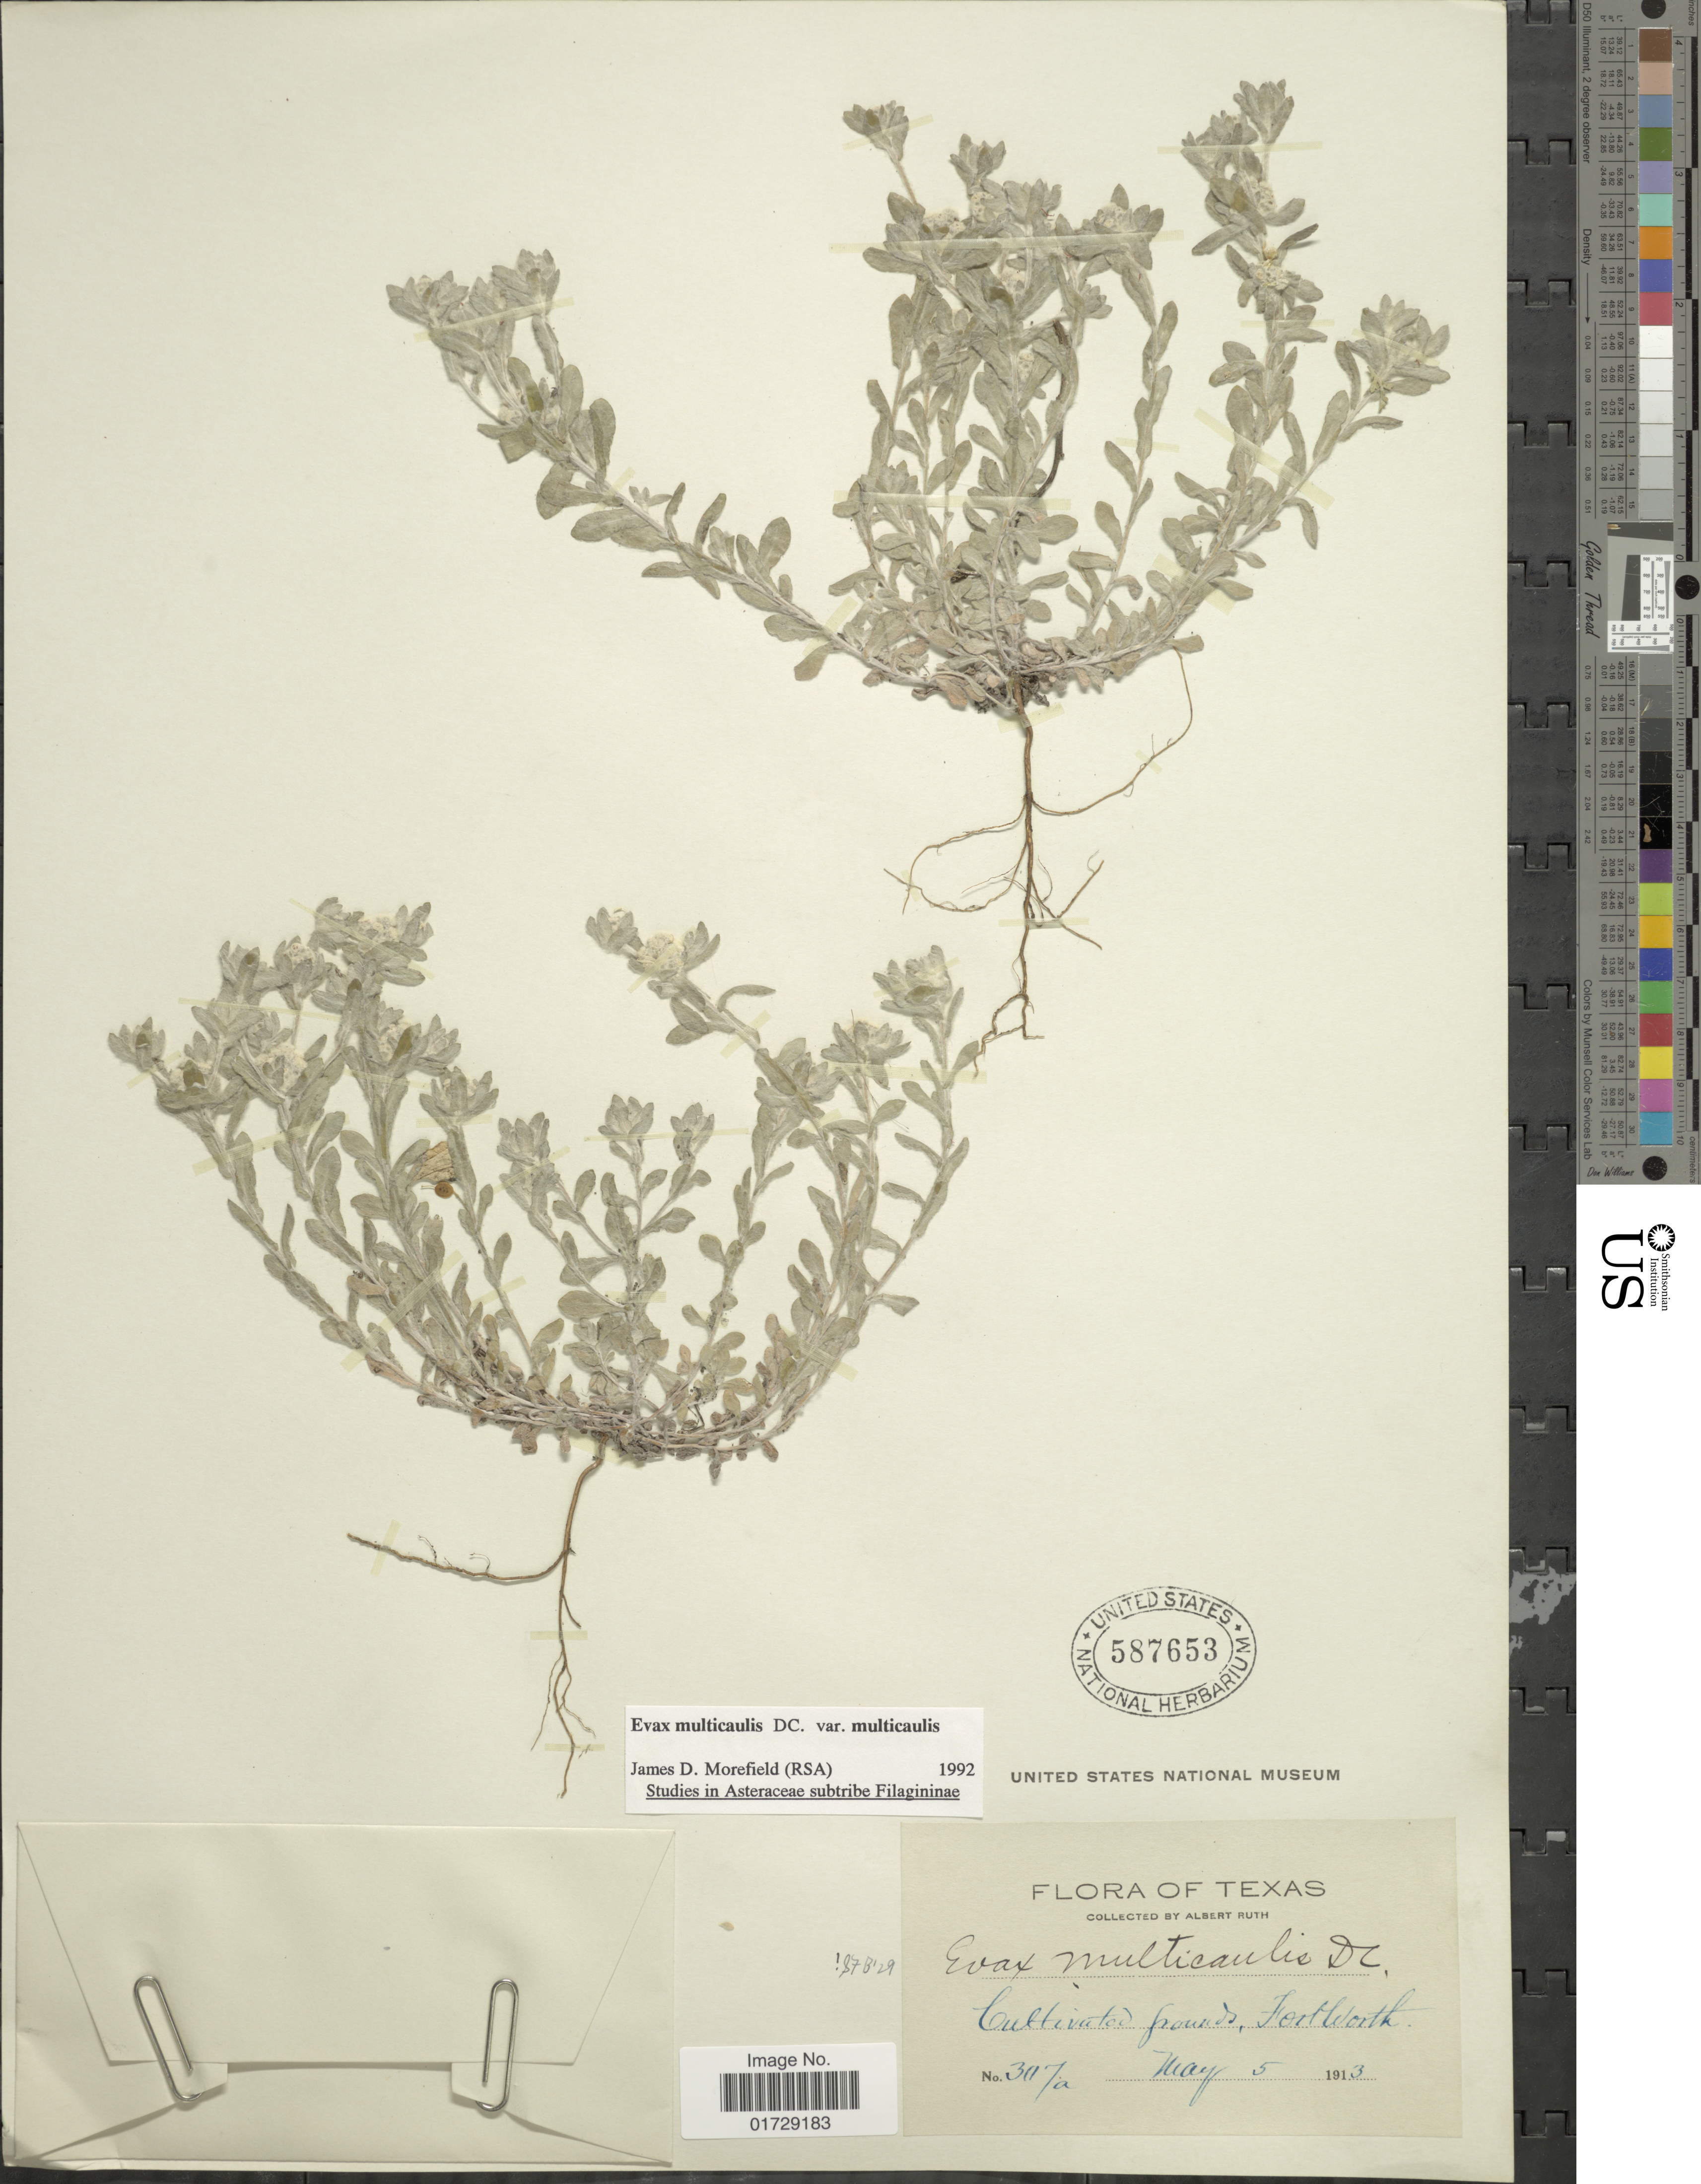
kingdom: Plantae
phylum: Tracheophyta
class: Magnoliopsida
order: Asterales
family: Asteraceae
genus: Evax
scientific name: Evax multicaulis var. multicaulis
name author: DC.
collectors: A. Ruth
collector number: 307a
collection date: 1913-05-05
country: United States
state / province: Texas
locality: Cultivated frounds, Fort worth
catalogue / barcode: US 587653